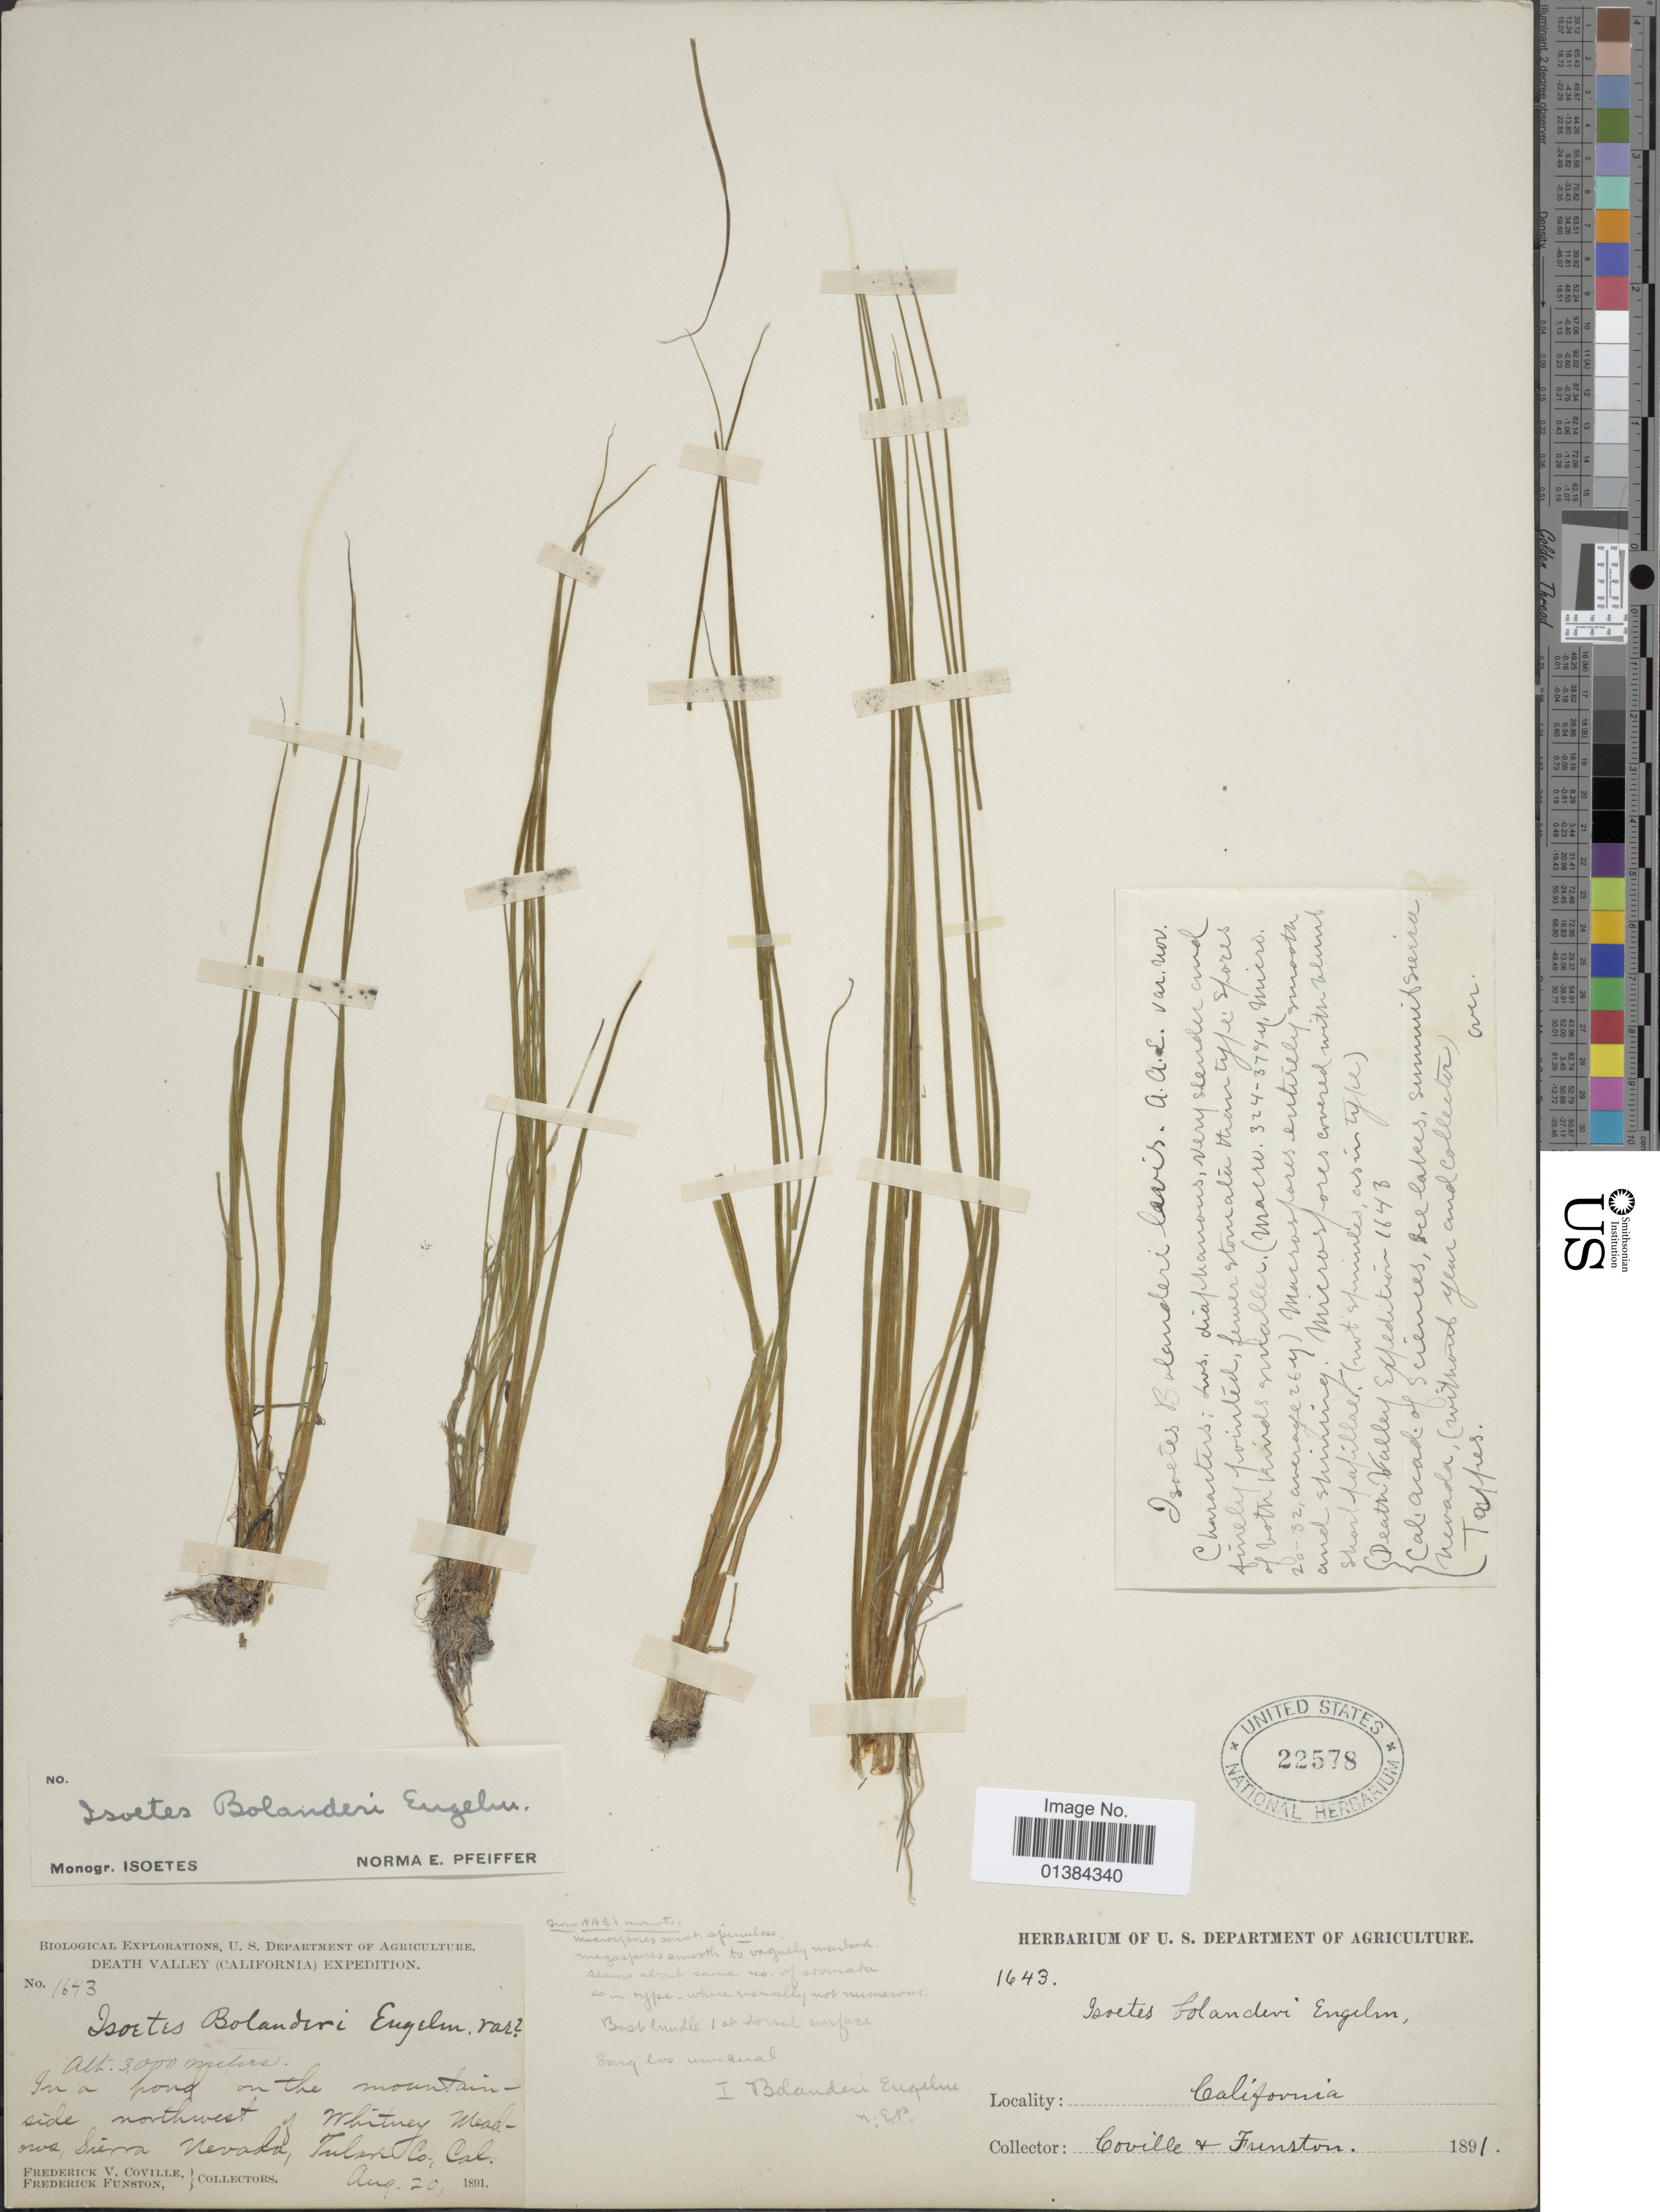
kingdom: Plantae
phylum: Tracheophyta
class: Lycopodiopsida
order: Isoetales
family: Isoetaceae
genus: Isoetes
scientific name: Isoetes bolanderi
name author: Engelm.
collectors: F. V. Coville & F. Funston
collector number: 1643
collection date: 1891-08-20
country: United States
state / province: California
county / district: Tulare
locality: Death Valley. In a pond on the mountain-side northwest of Whitney Meadows, Sierra Nevada, Tulare Co.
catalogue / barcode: US 22578